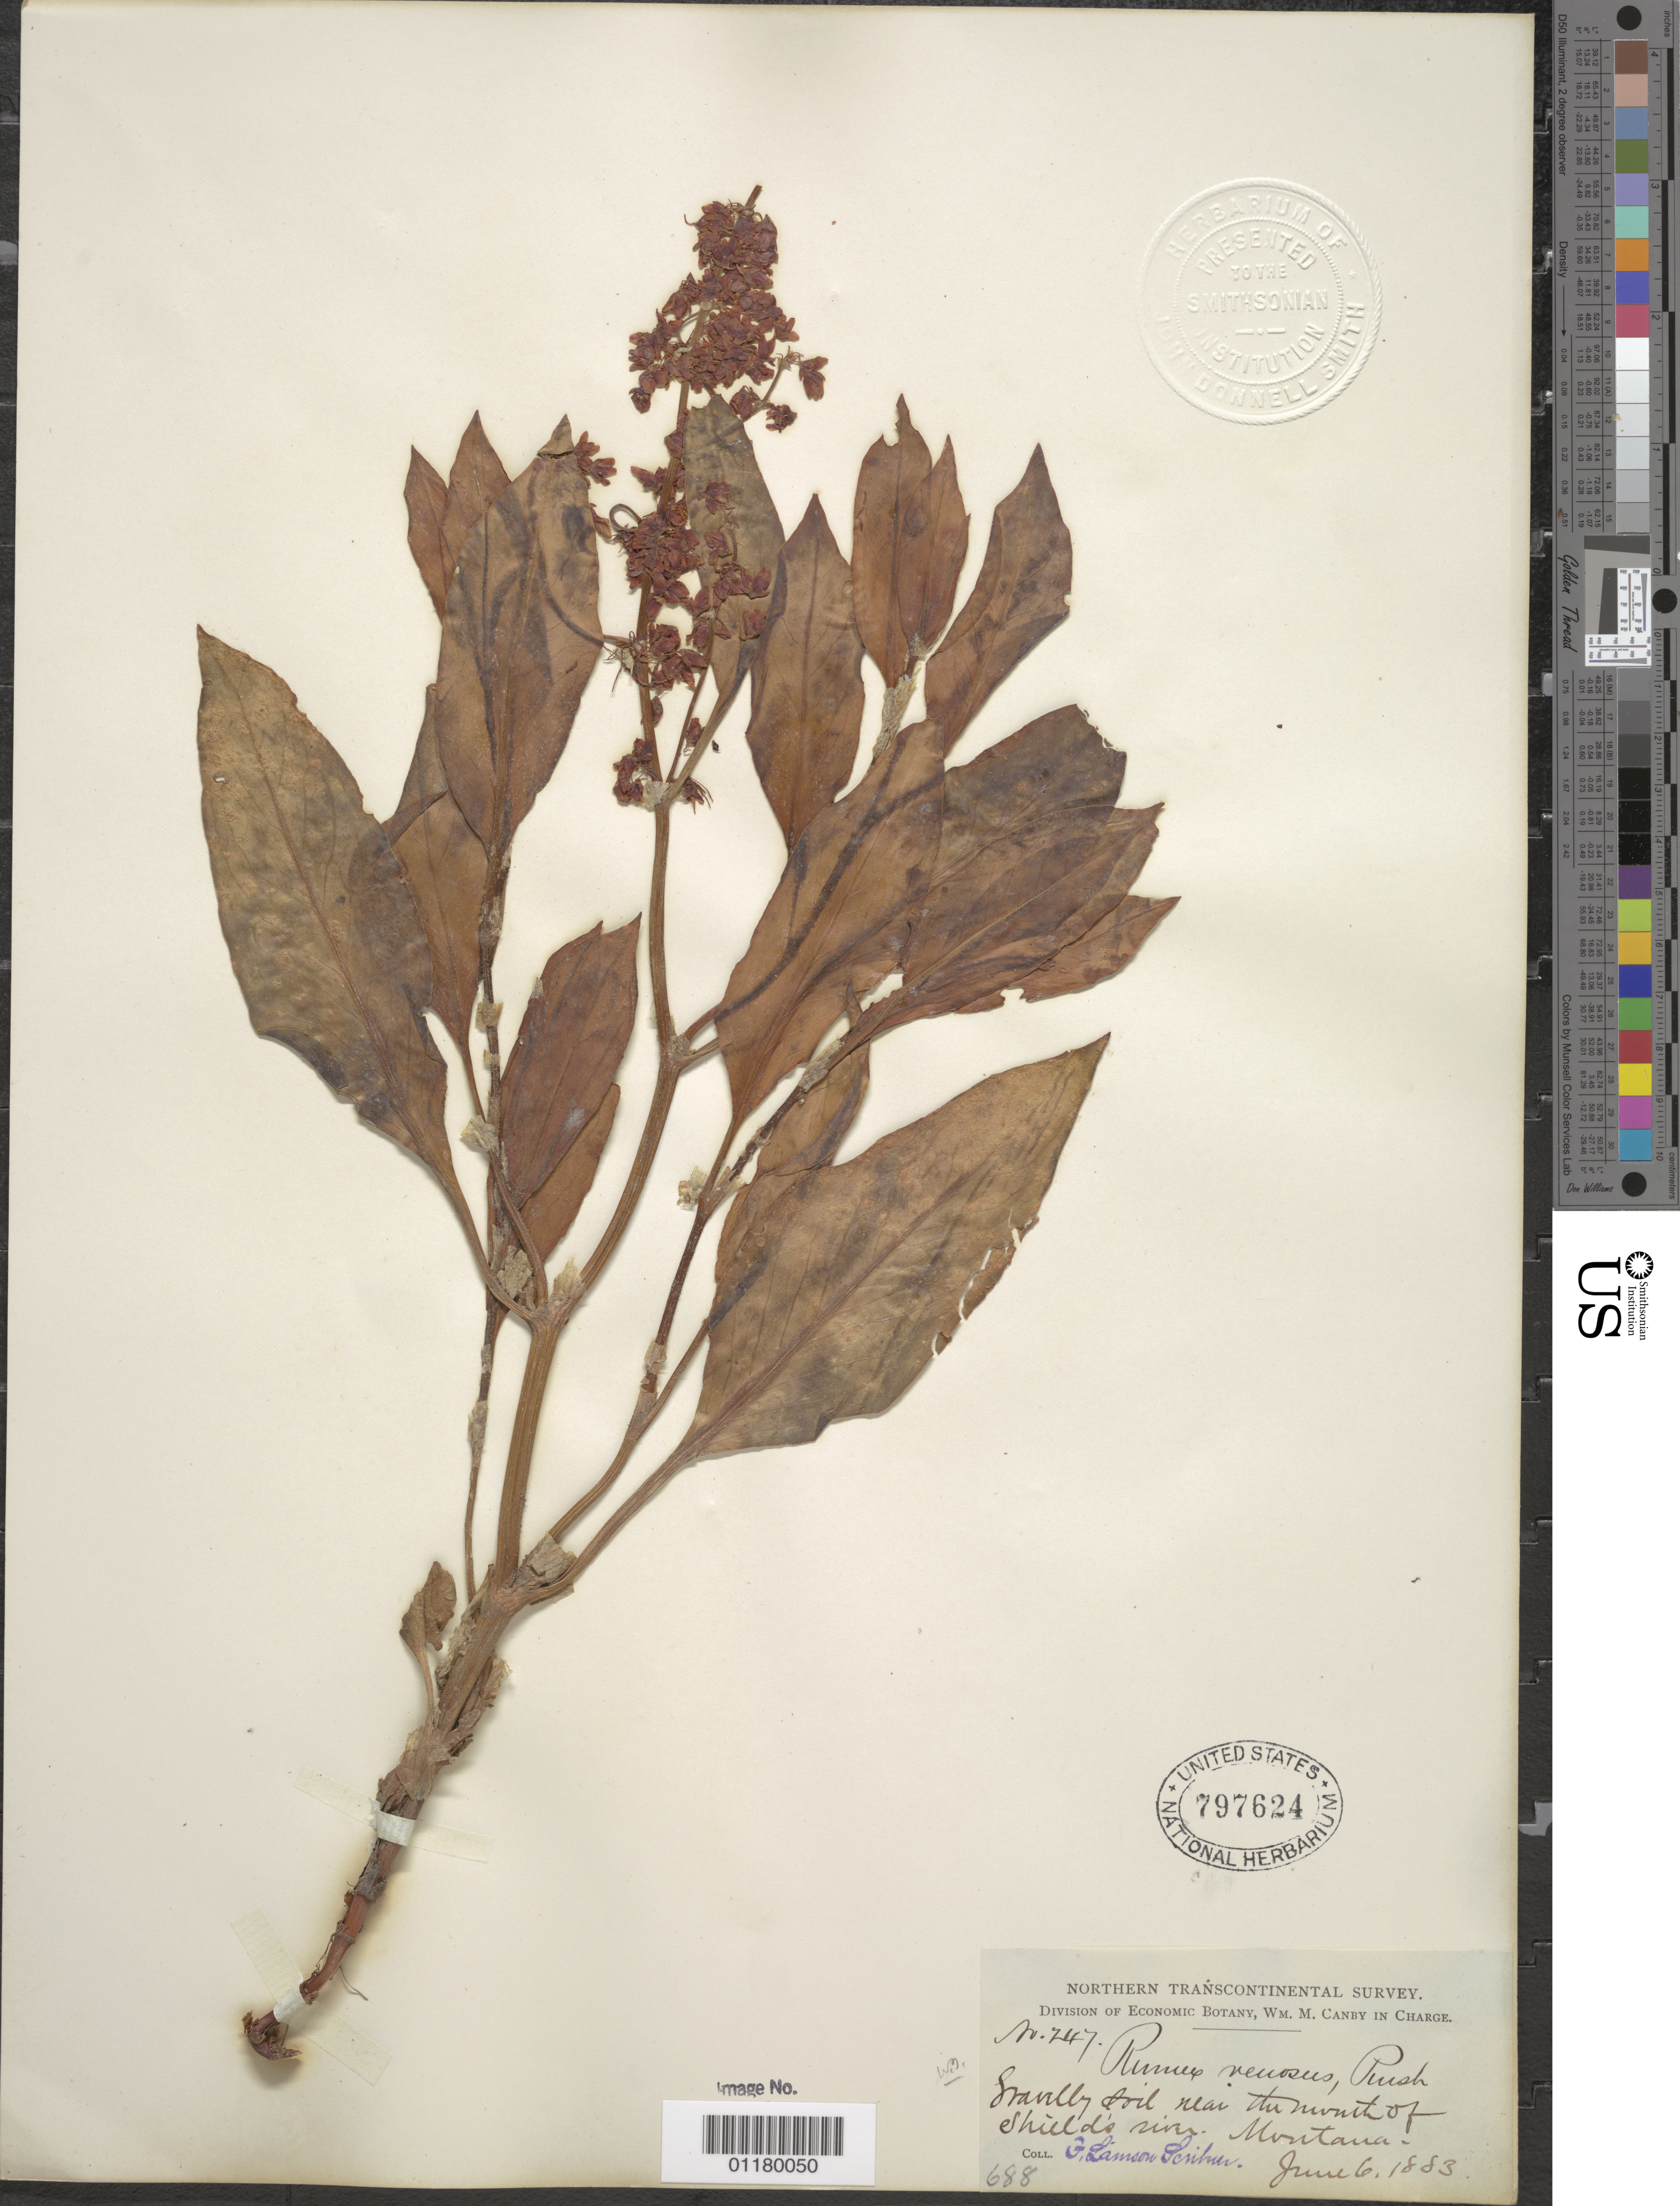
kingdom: Plantae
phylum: Tracheophyta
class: Magnoliopsida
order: Caryophyllales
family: Polygonaceae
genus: Rumex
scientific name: Rumex venosus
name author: Pursh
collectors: F. L. Scribner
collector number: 247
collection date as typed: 06 Jun 1883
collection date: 1883-06-06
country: United States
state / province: Montana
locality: Mouth of Shield River.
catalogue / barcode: US 797624